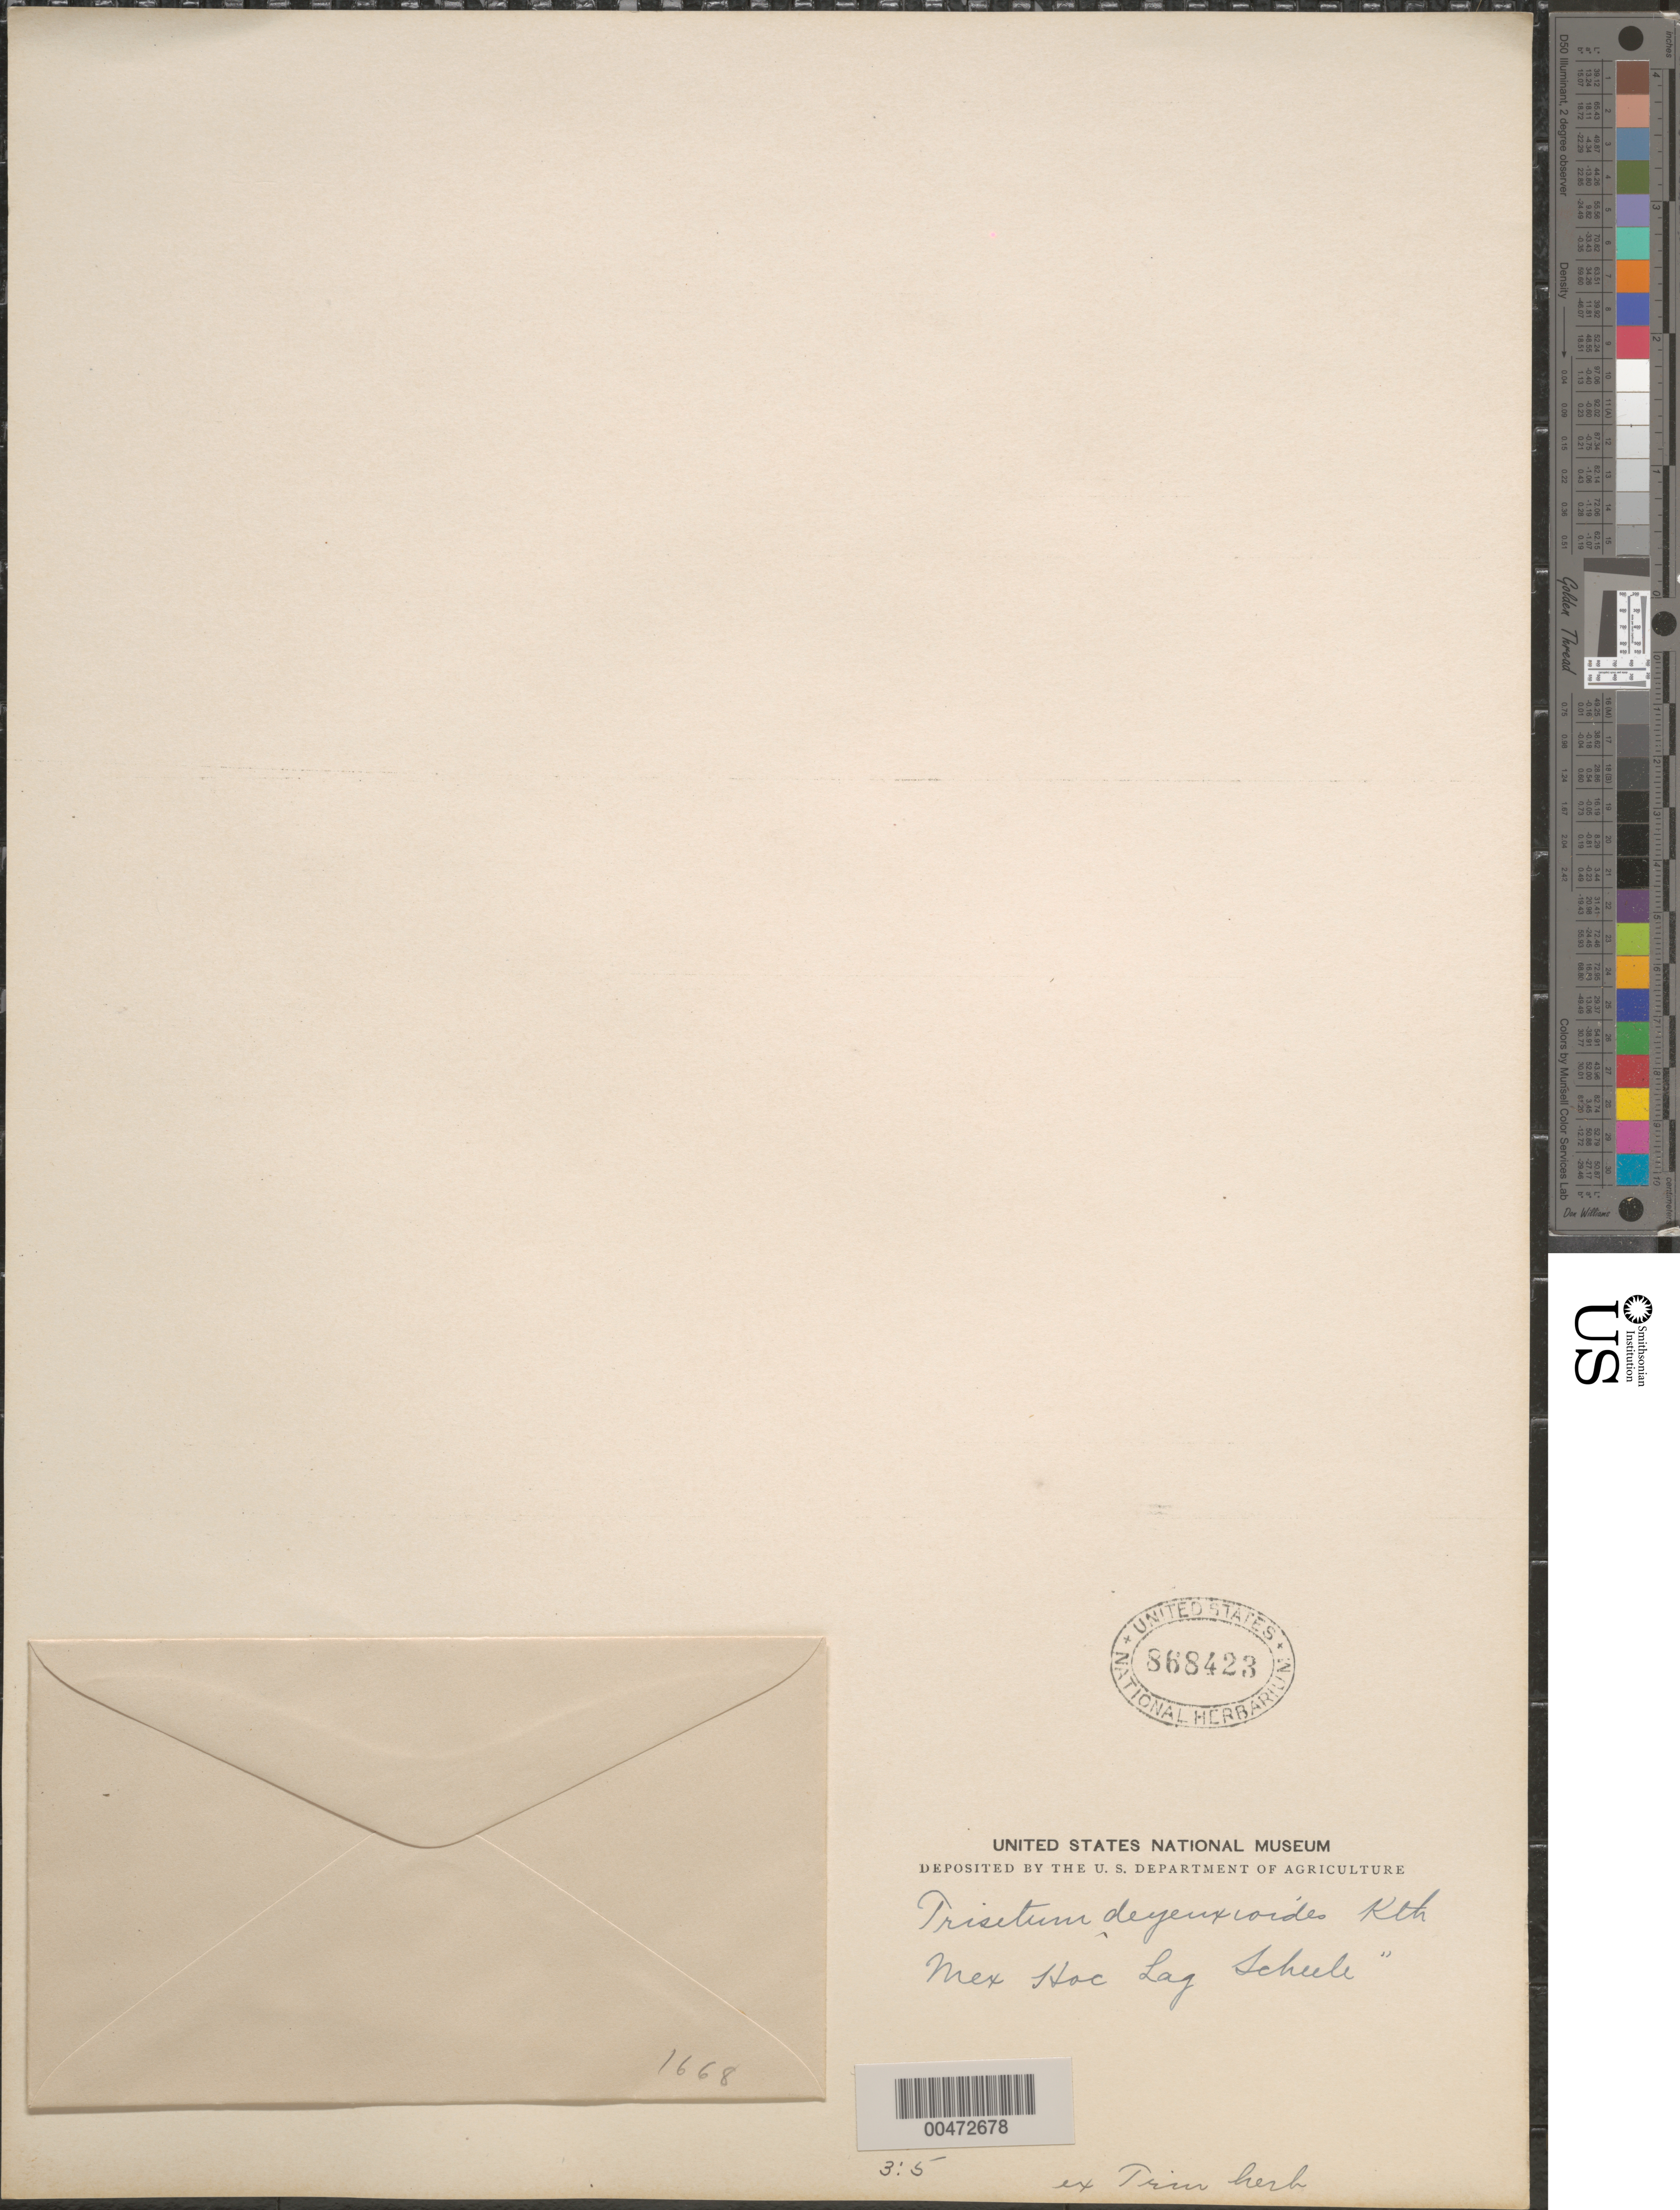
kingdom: Plantae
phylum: Tracheophyta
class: Liliopsida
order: Poales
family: Poaceae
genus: Trisetum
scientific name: Trisetum deyeuxioides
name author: (Kunth) Kunth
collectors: -. Schule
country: Mexico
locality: Hac Lag Schule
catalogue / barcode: US 868423